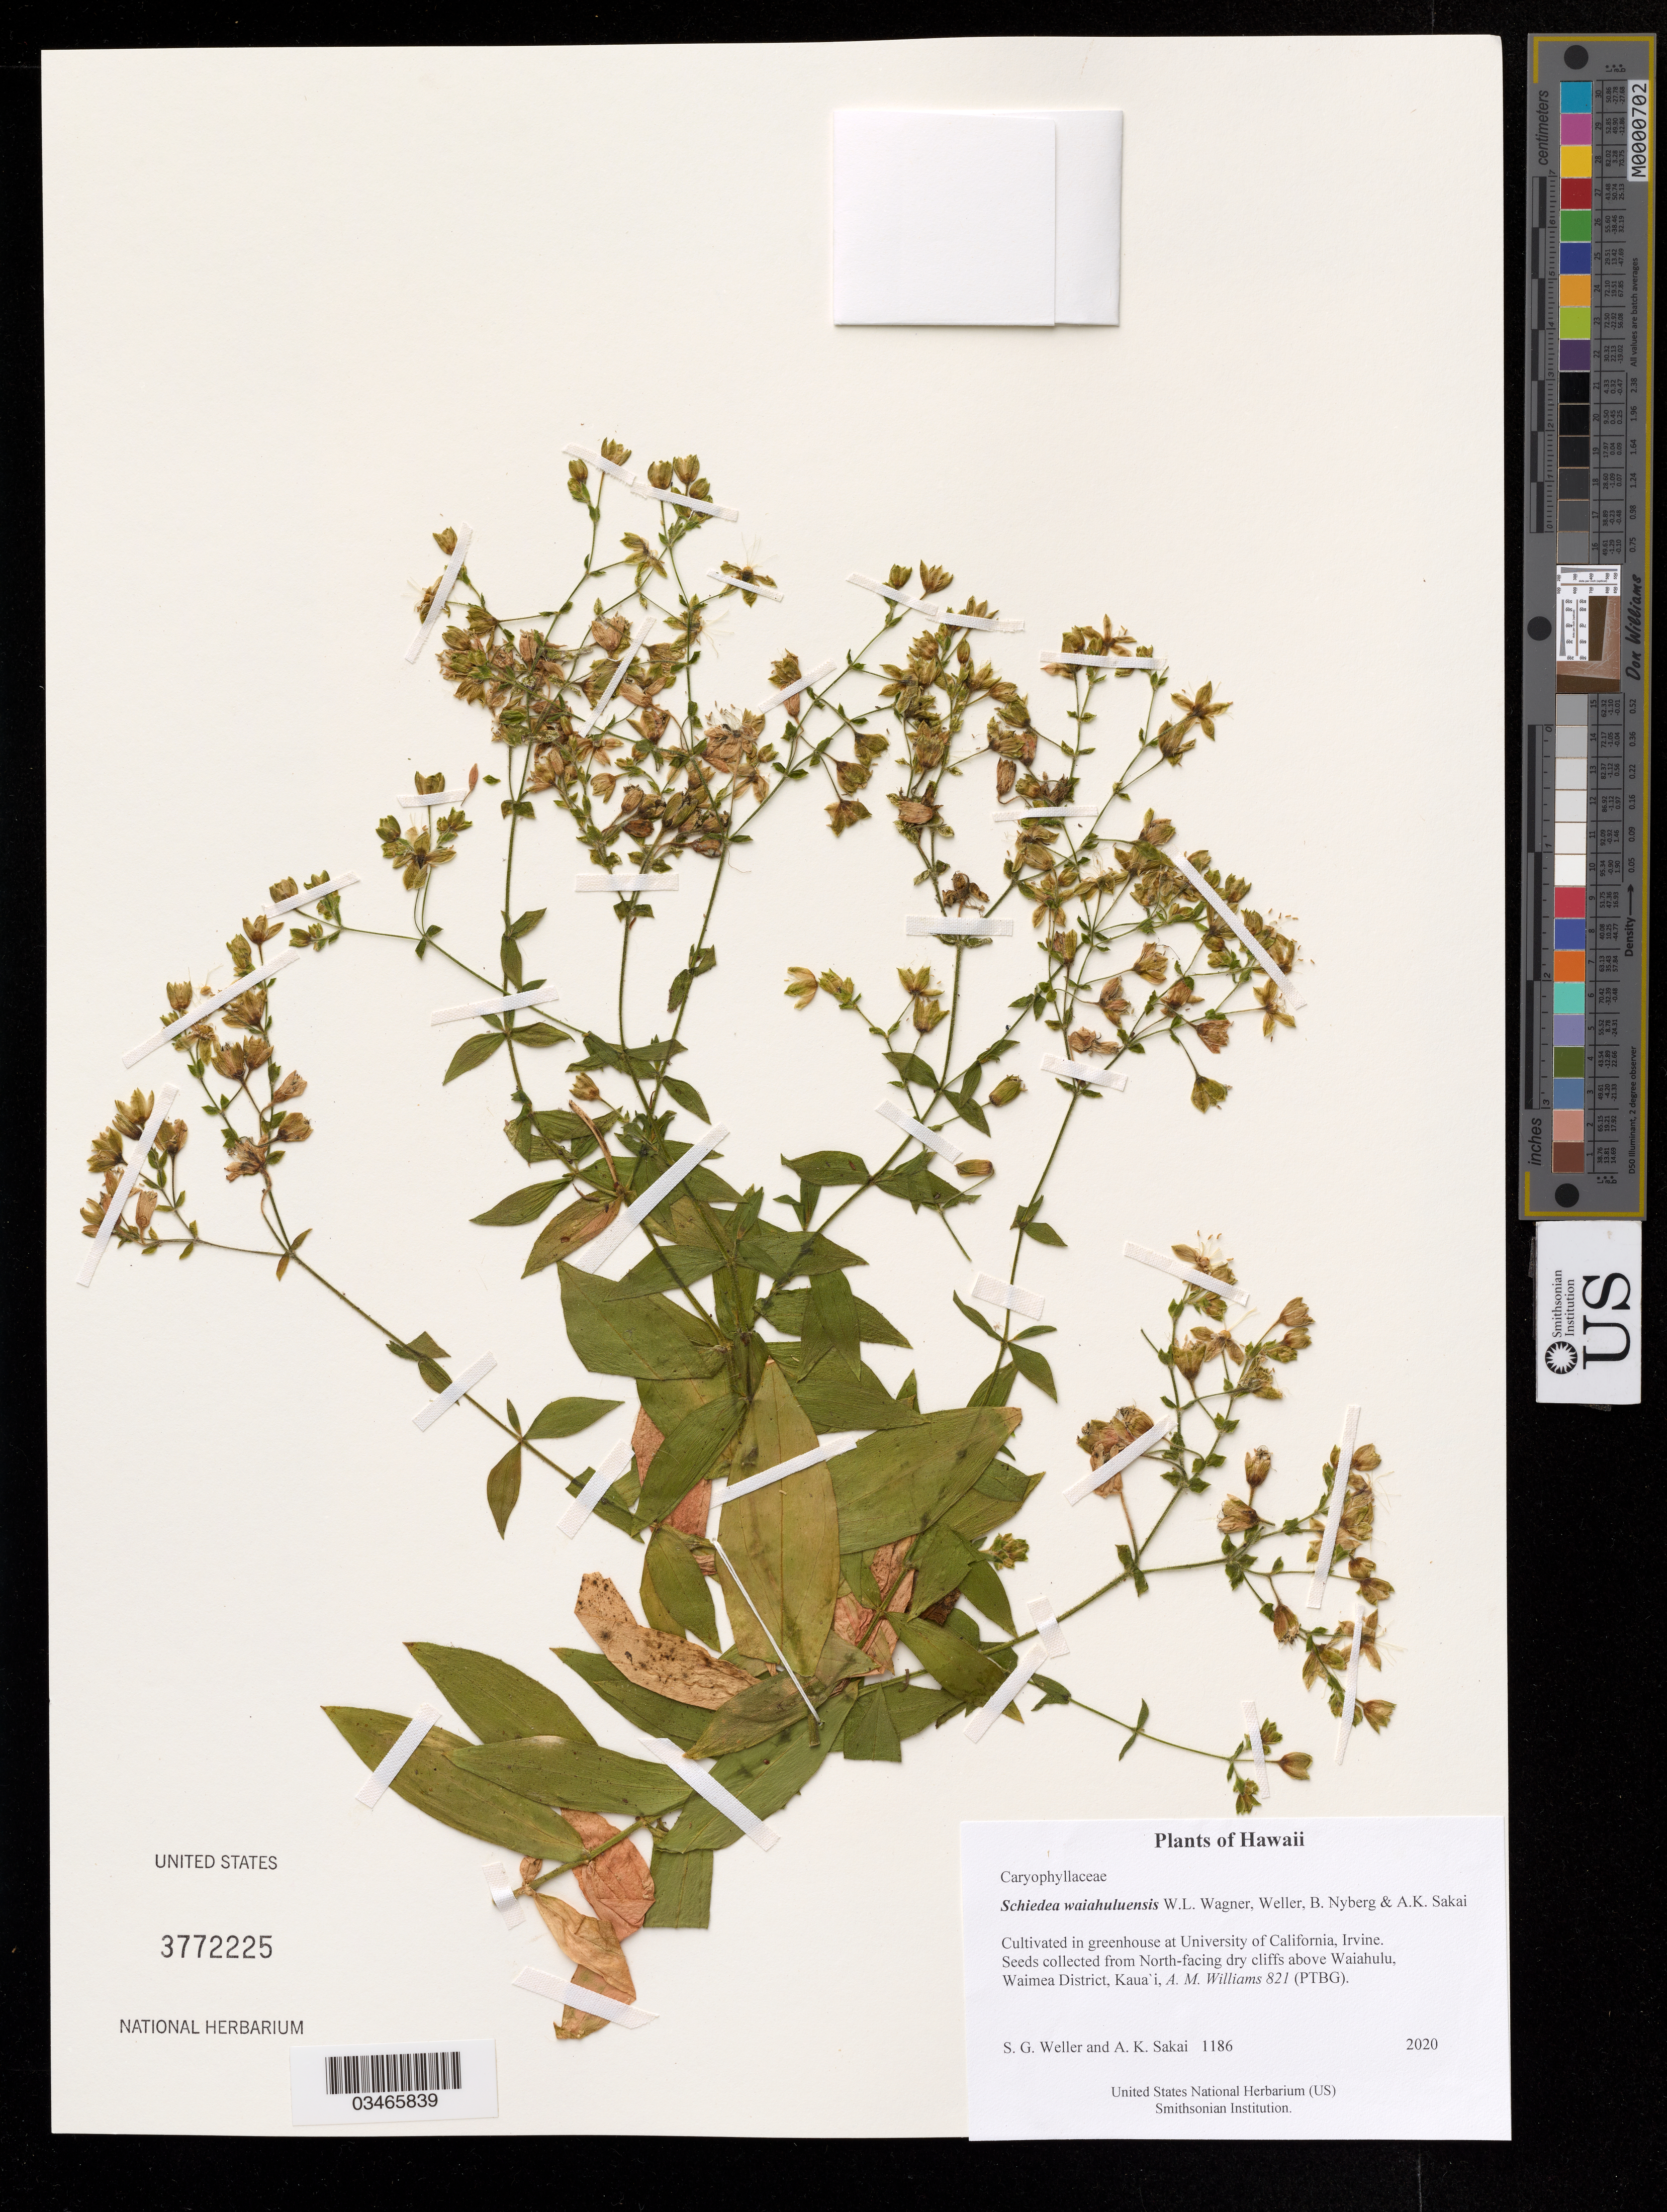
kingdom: Plantae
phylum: Tracheophyta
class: Magnoliopsida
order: Caryophyllales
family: Caryophyllaceae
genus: Schiedea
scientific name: Schiedea waiahuluensis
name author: W.L. Wagner et al.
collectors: S. G. Weller & A. Sakai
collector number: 1186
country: United States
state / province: California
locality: In greenhouse at University of California, Irvine.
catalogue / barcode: US 3772225